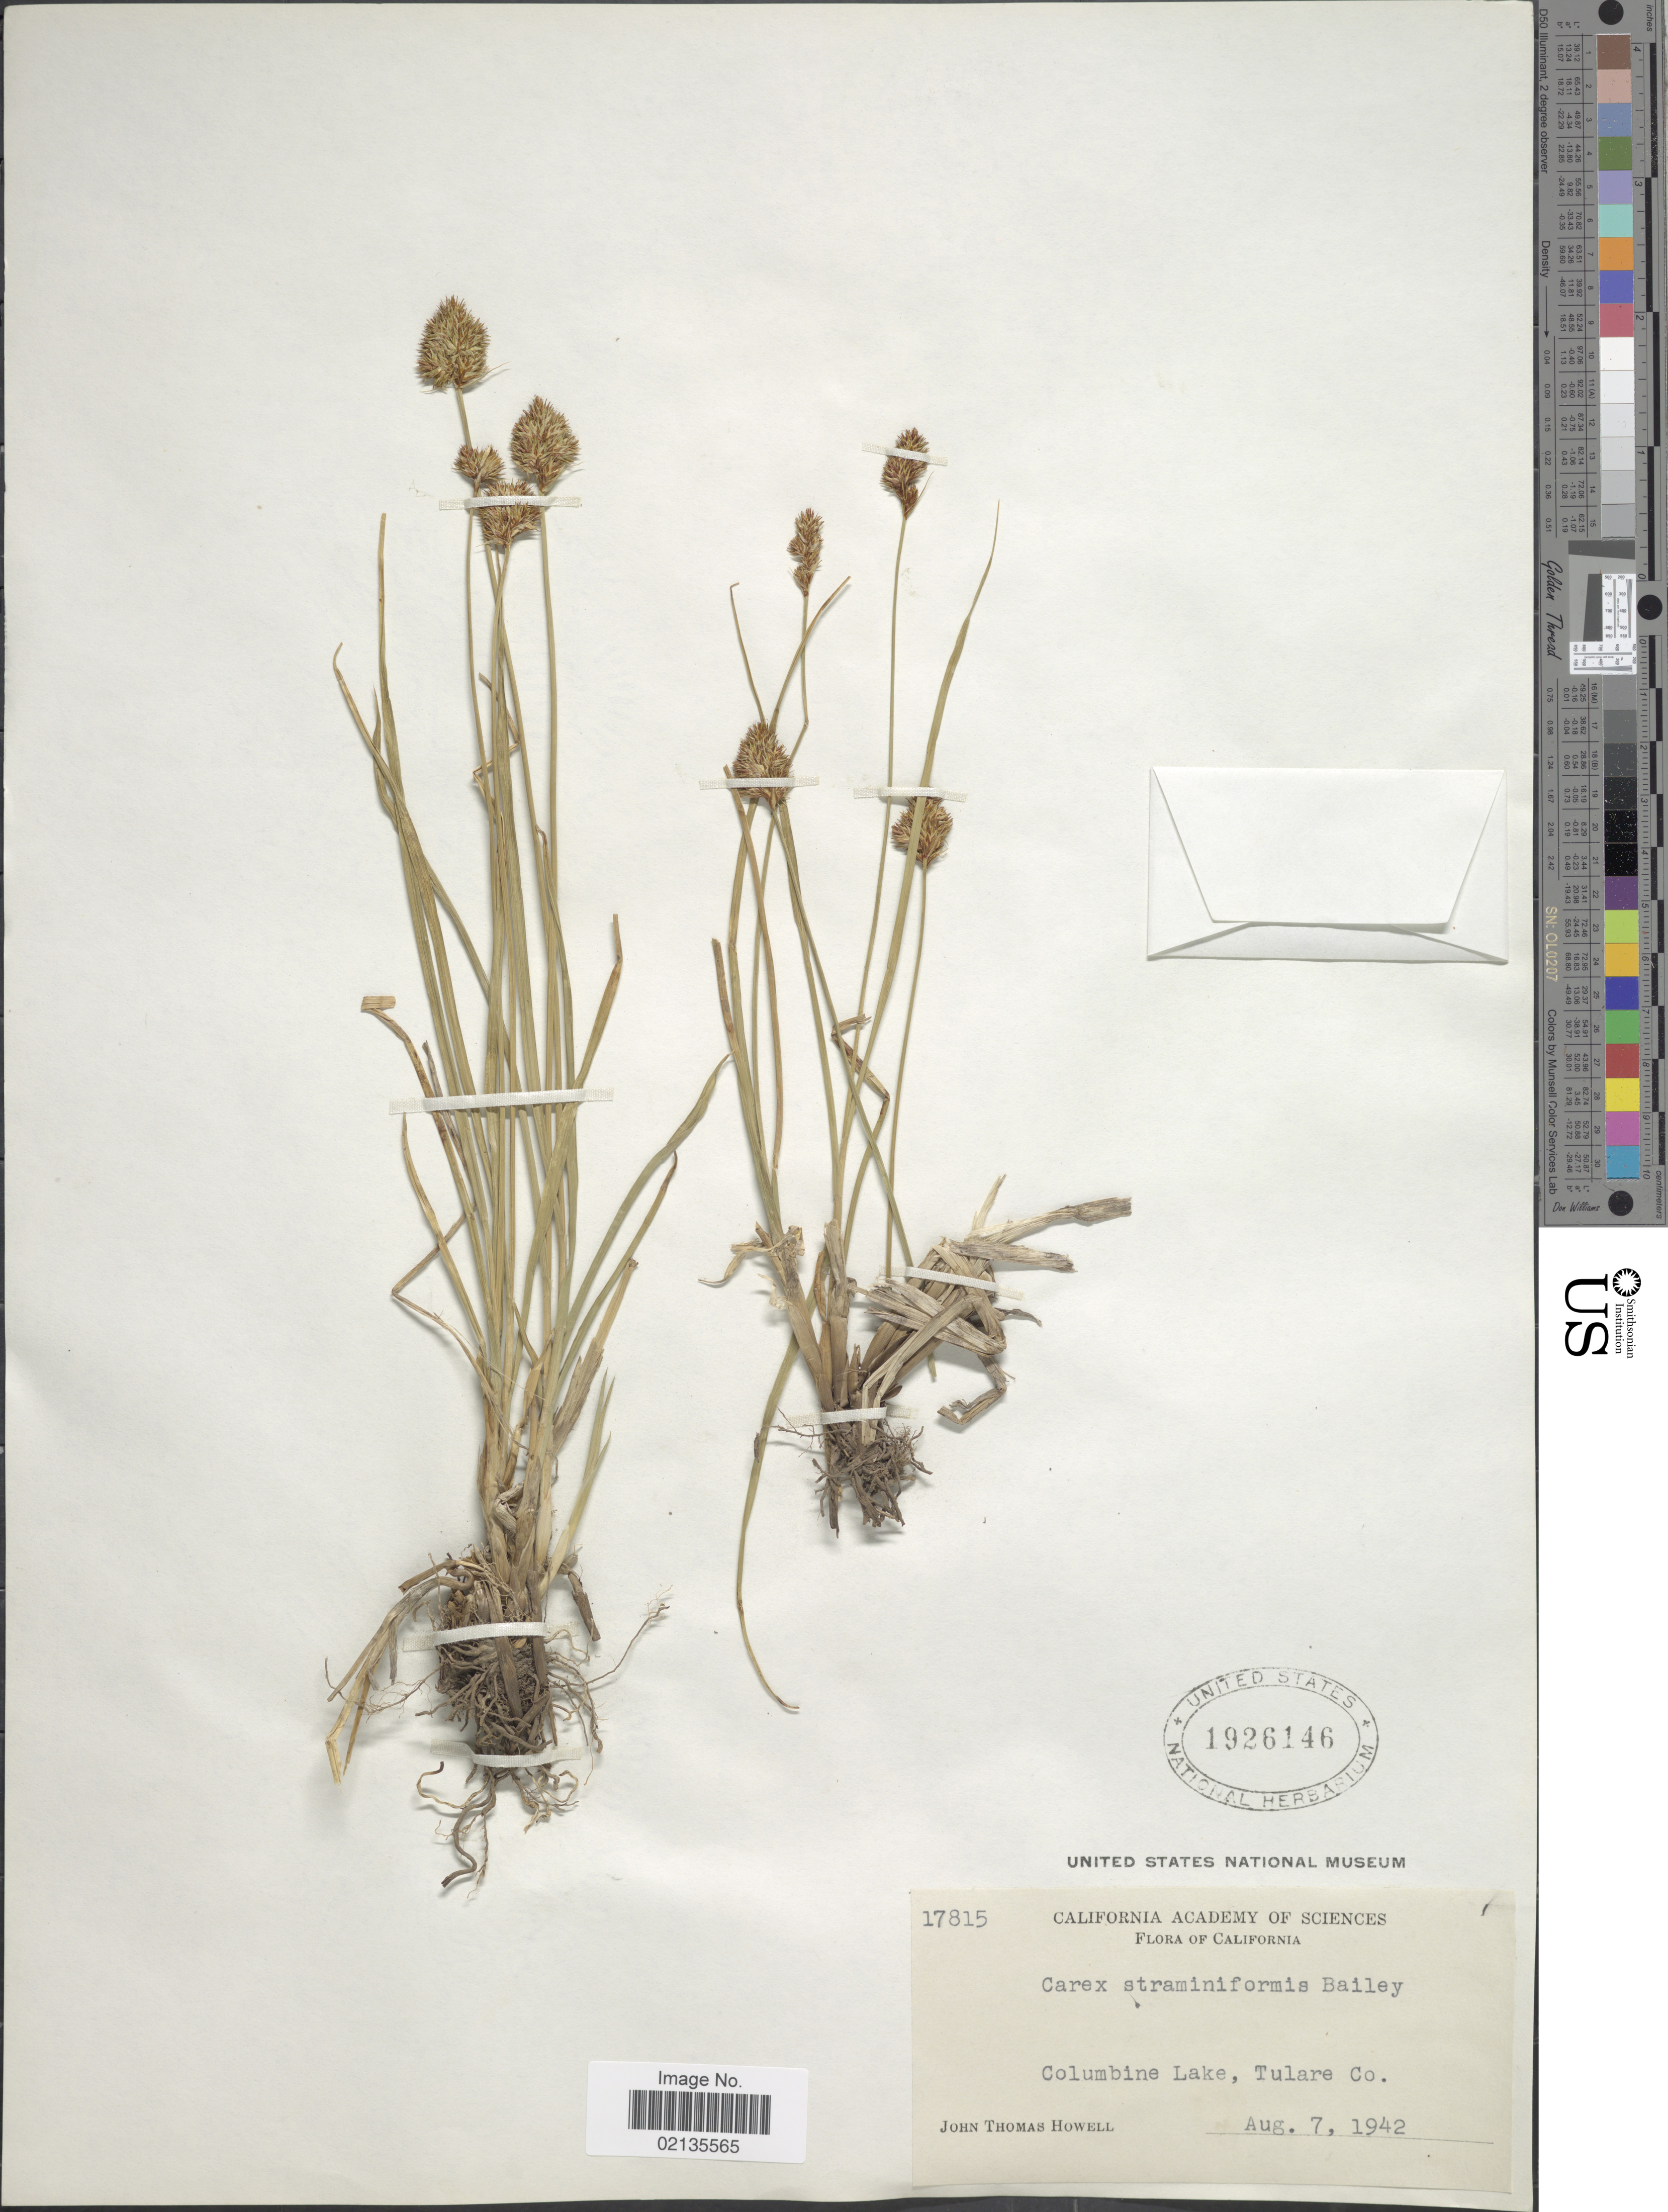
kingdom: Plantae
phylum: Tracheophyta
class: Liliopsida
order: Poales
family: Cyperaceae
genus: Carex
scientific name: Carex straminiformis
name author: L.H. Bailey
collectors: J. T. Howell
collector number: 17815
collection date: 1942-08-07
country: United States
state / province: California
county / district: Tulare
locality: Columbine Lake, Tulare Co.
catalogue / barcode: US 1926146